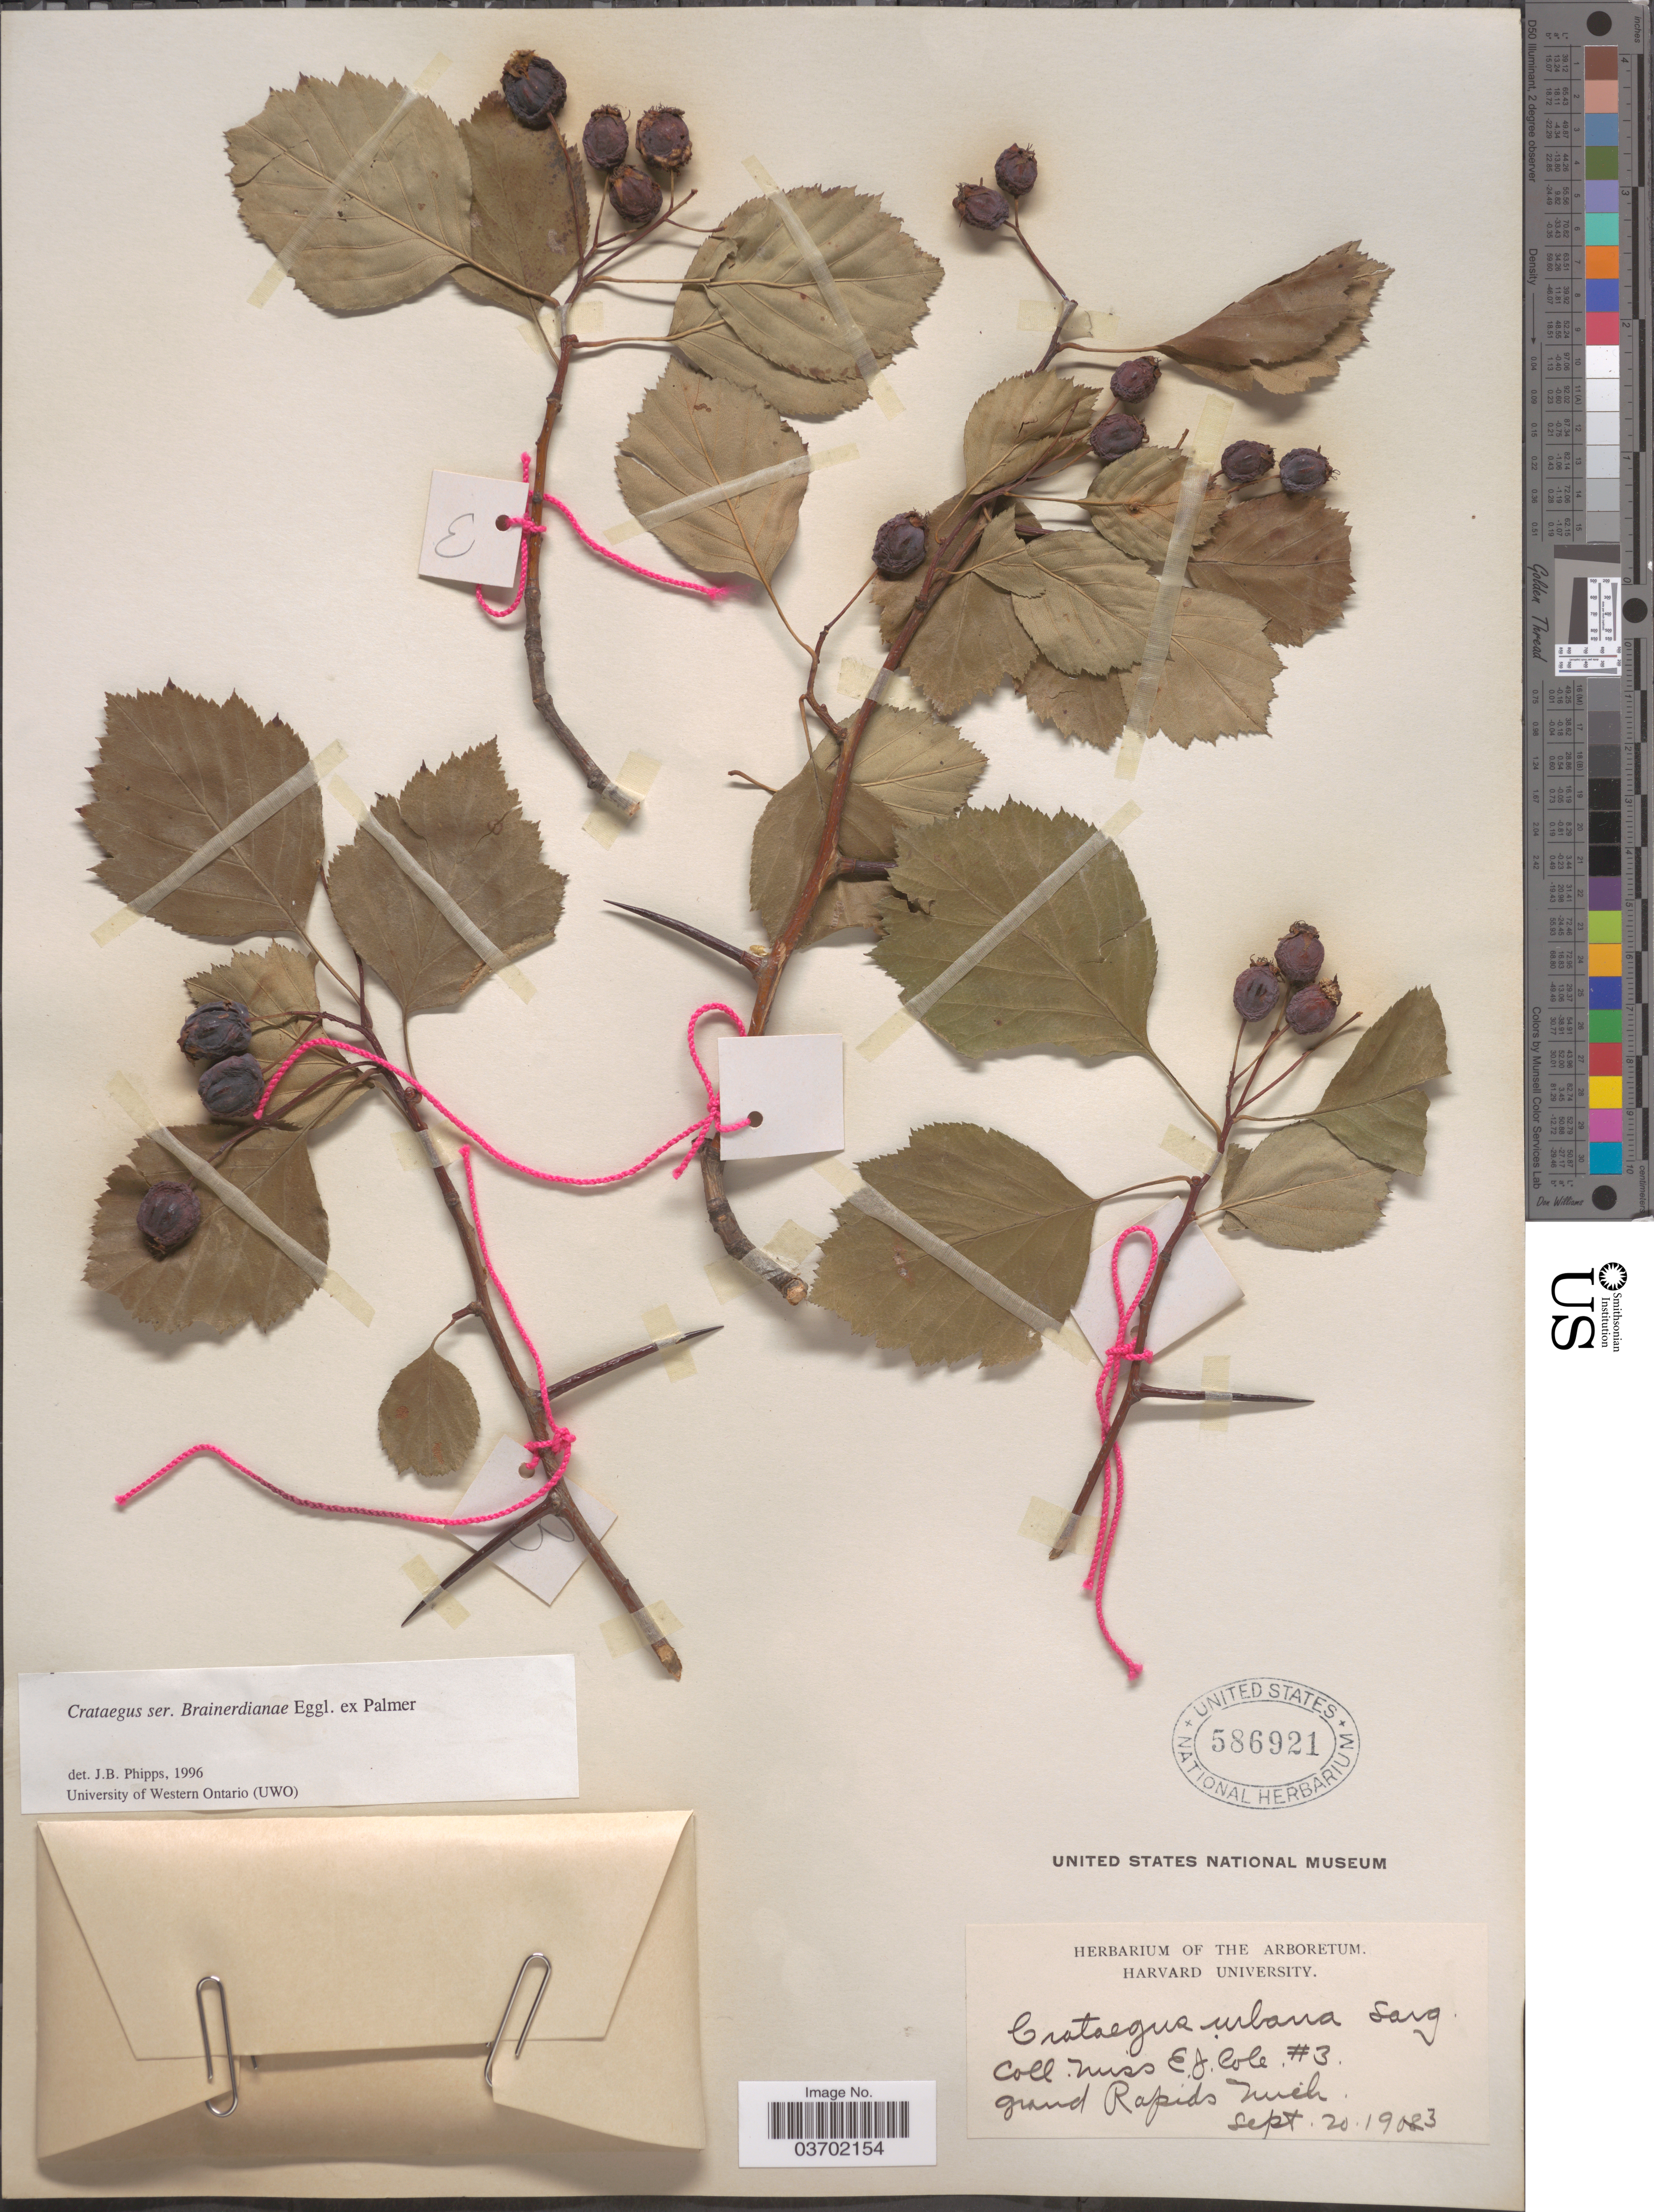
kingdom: Plantae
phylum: Tracheophyta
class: Magnoliopsida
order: Rosales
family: Rosaceae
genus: Crataegus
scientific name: Crataegus urbana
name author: Sarg.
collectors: E. Cole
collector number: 3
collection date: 1903-09-20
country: United States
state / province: Michigan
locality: Grand Rapids.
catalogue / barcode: US 586921